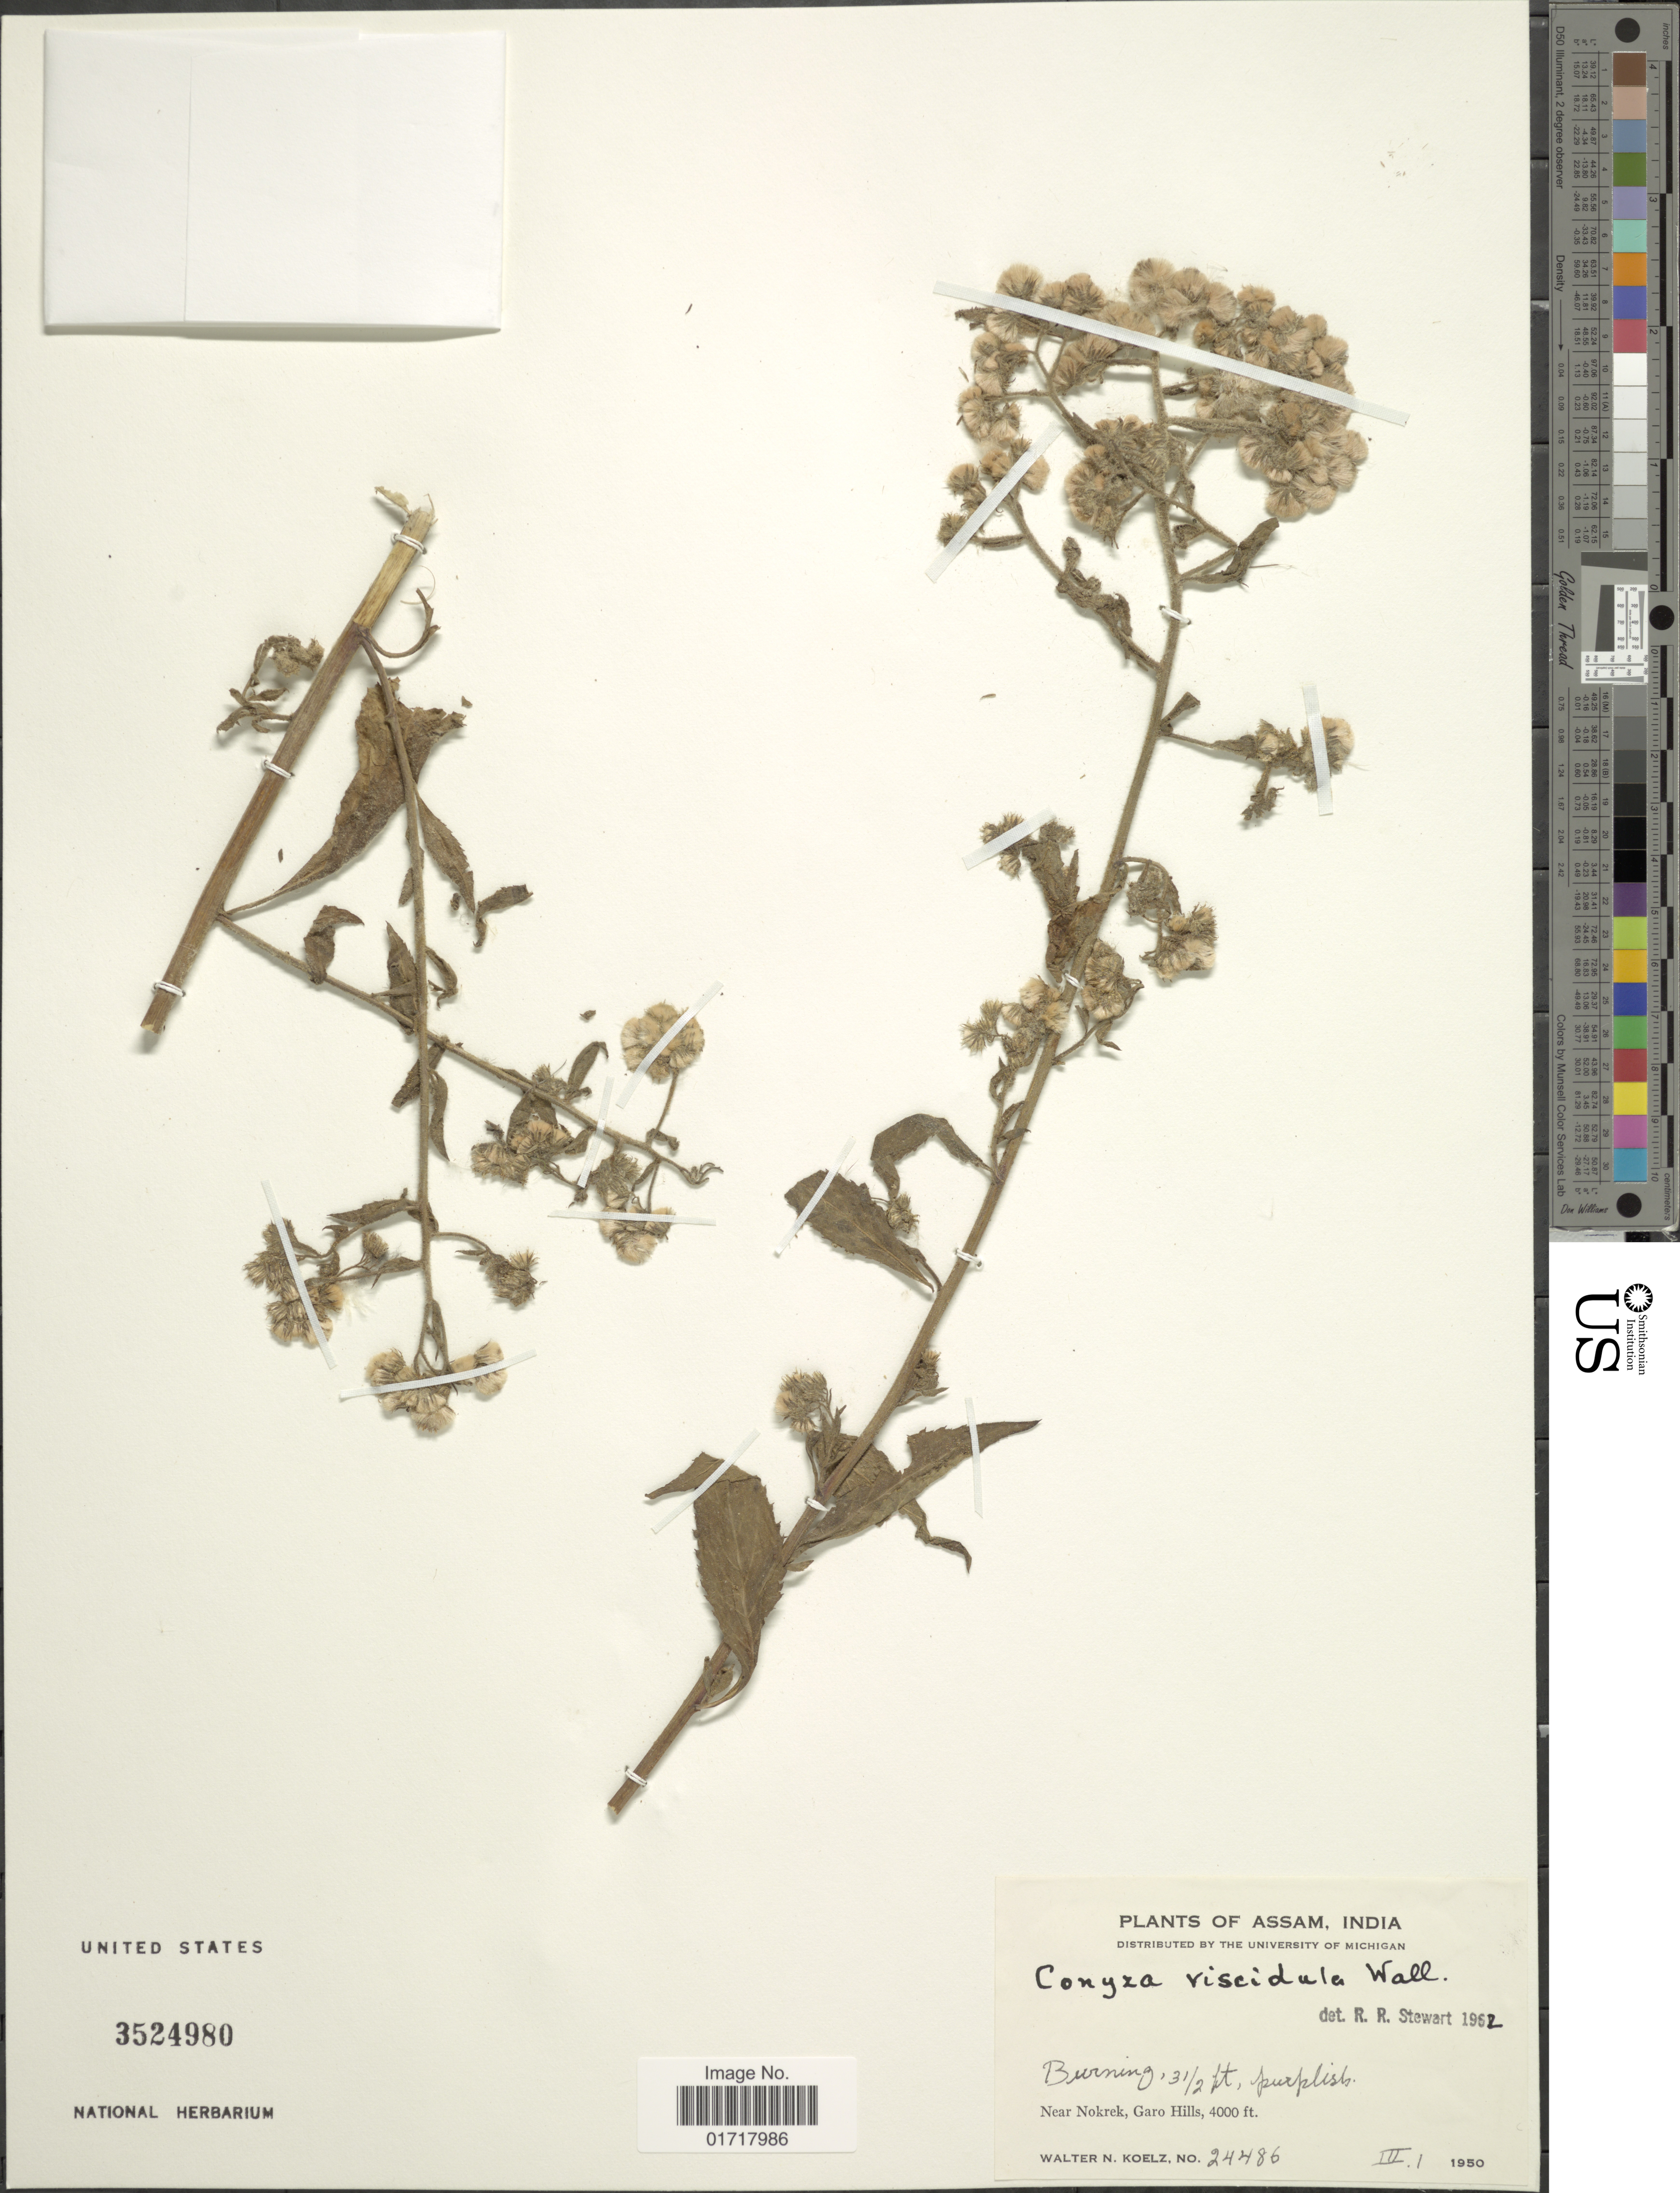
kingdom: Plantae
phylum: Tracheophyta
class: Magnoliopsida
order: Asterales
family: Asteraceae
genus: Conyza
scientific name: Conyza viscidula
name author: Wall.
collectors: W. N. Koelz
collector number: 24486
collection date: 1950-03-01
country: India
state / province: Meghalaya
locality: Assam, India. Near Nokrek, Garo Hills.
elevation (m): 1219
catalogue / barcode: US 3524980